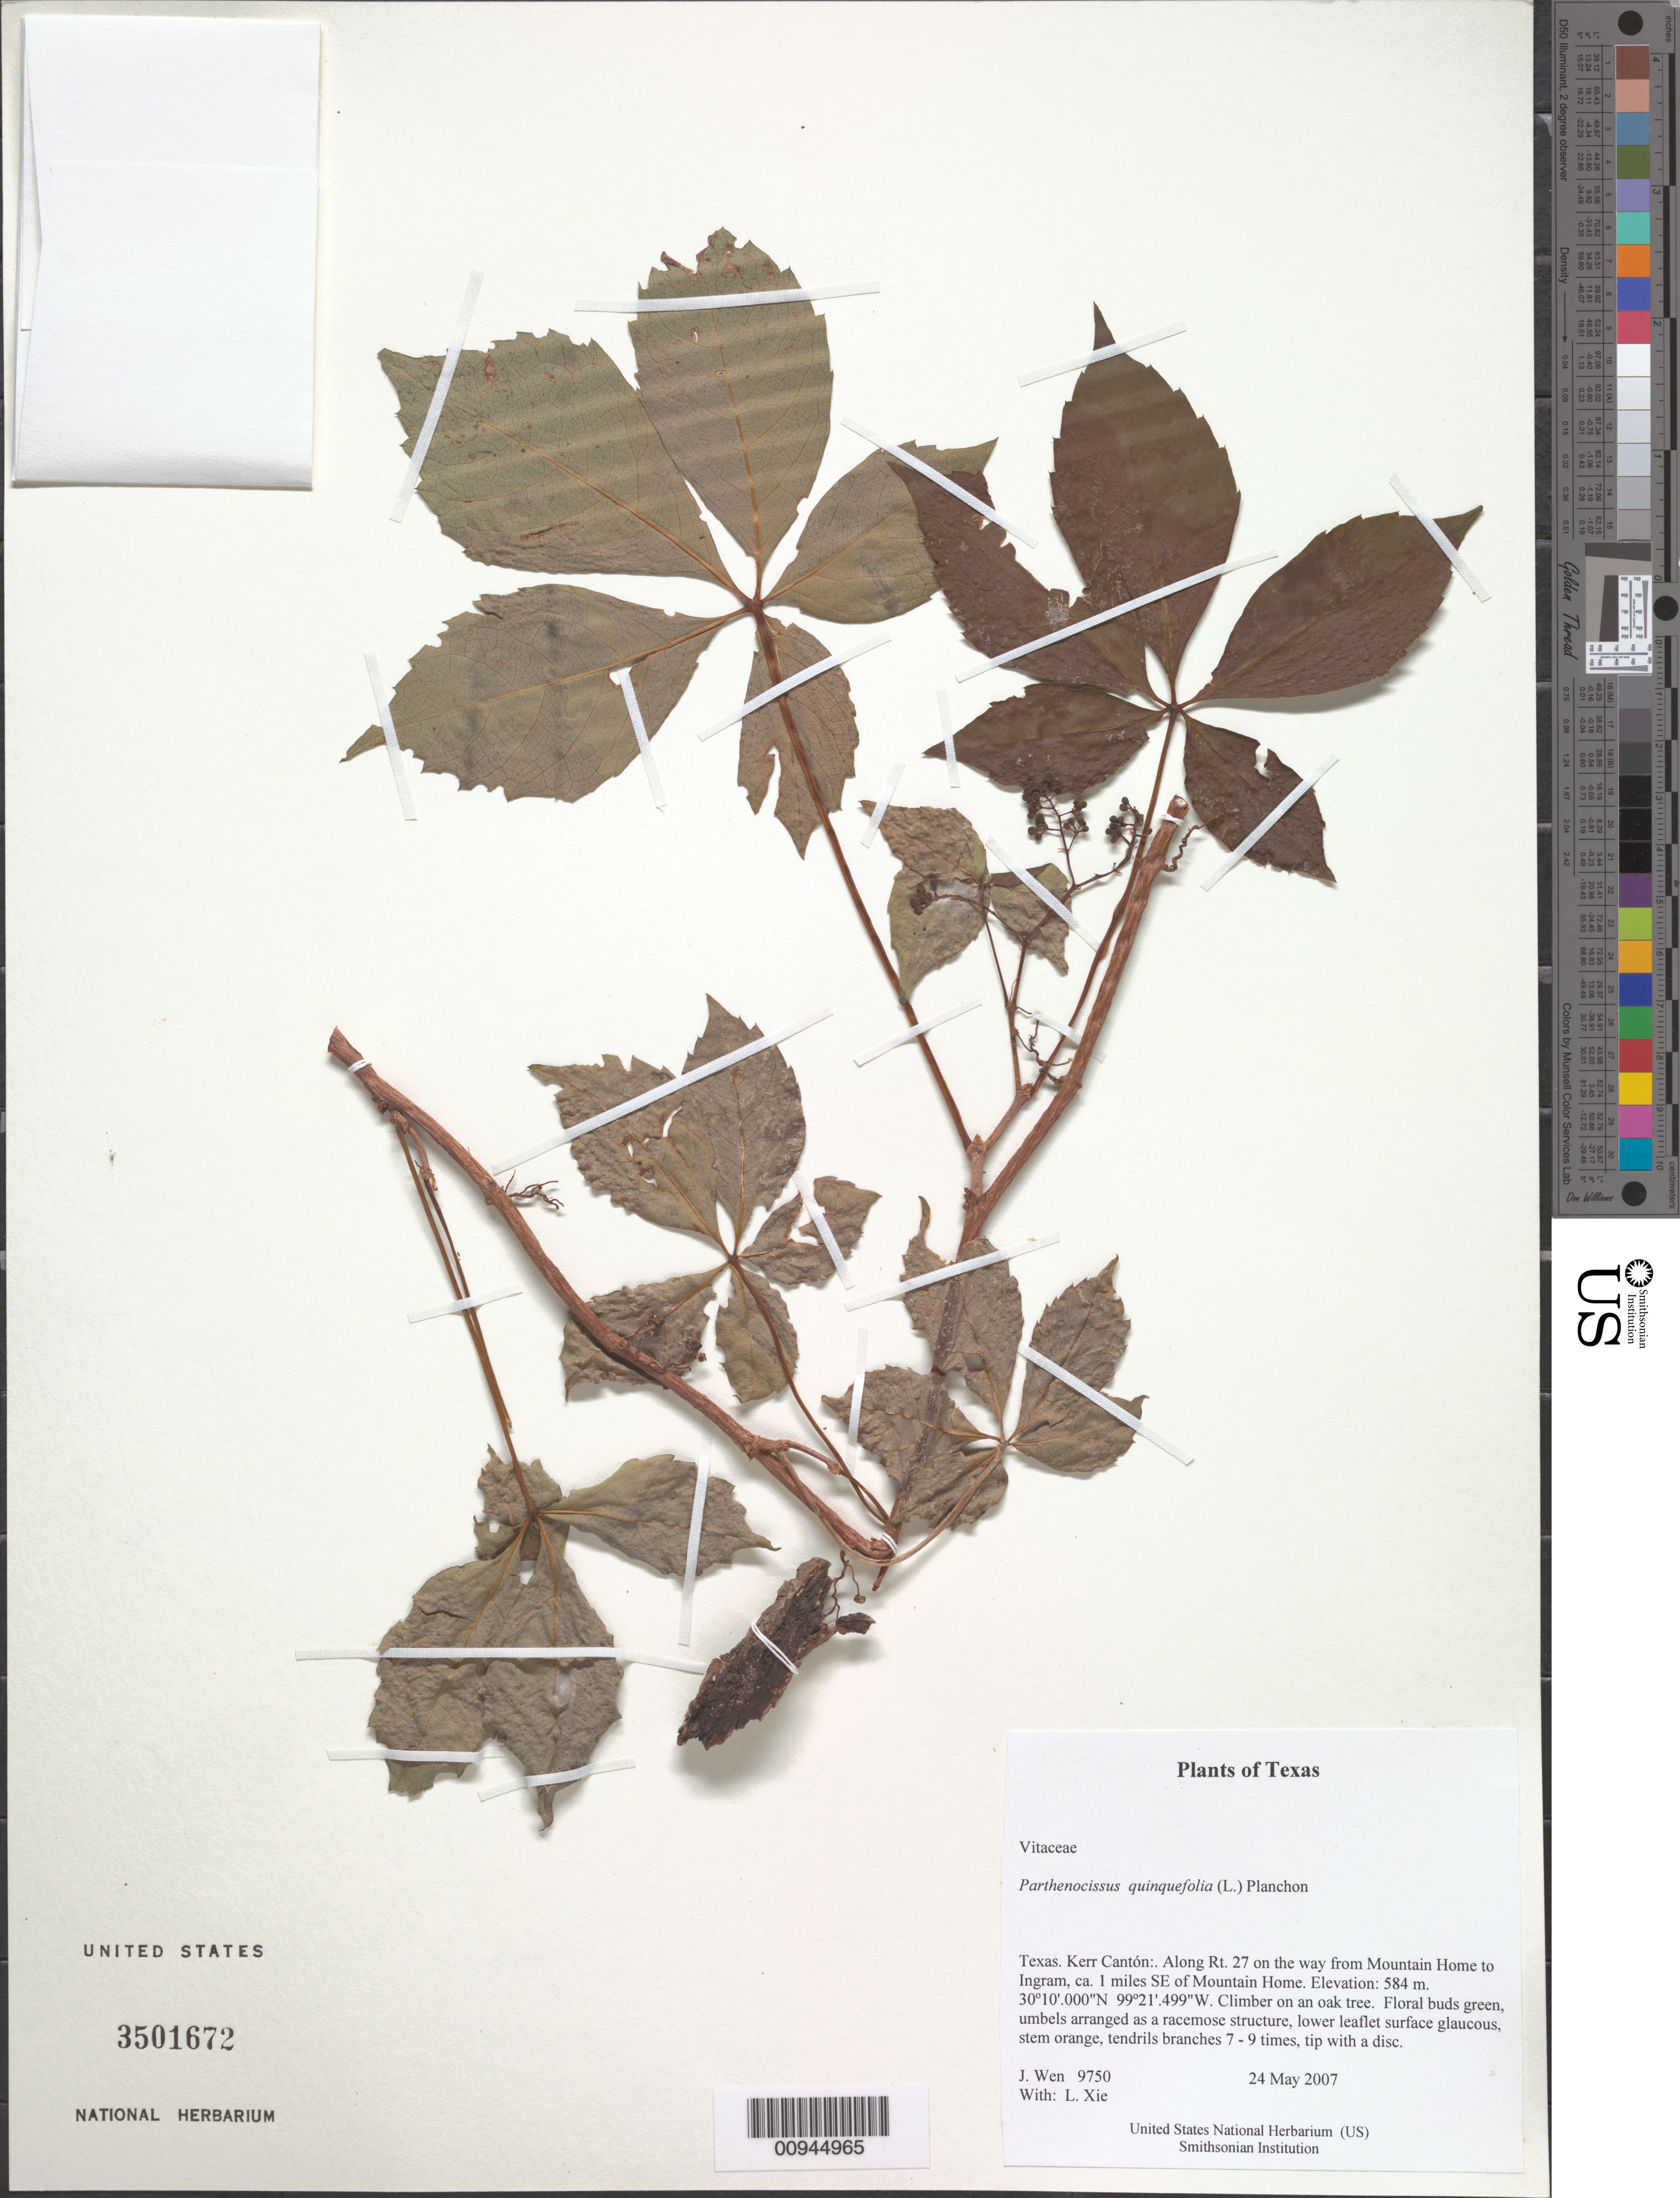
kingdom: Plantae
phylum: Tracheophyta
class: Magnoliopsida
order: Vitales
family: Vitaceae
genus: Parthenocissus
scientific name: Parthenocissus quinquefolia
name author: (L.) Planch.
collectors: J. Wen & L. Xie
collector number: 9750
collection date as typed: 24 May 2007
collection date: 2007-05-24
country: United States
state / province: Texas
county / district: Kerr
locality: Along Rt. 27 on the way from Mountain Home to Ingram, ca. 1 miles SE of Mountain Home.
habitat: On an oak tree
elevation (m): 584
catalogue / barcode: US 3501672